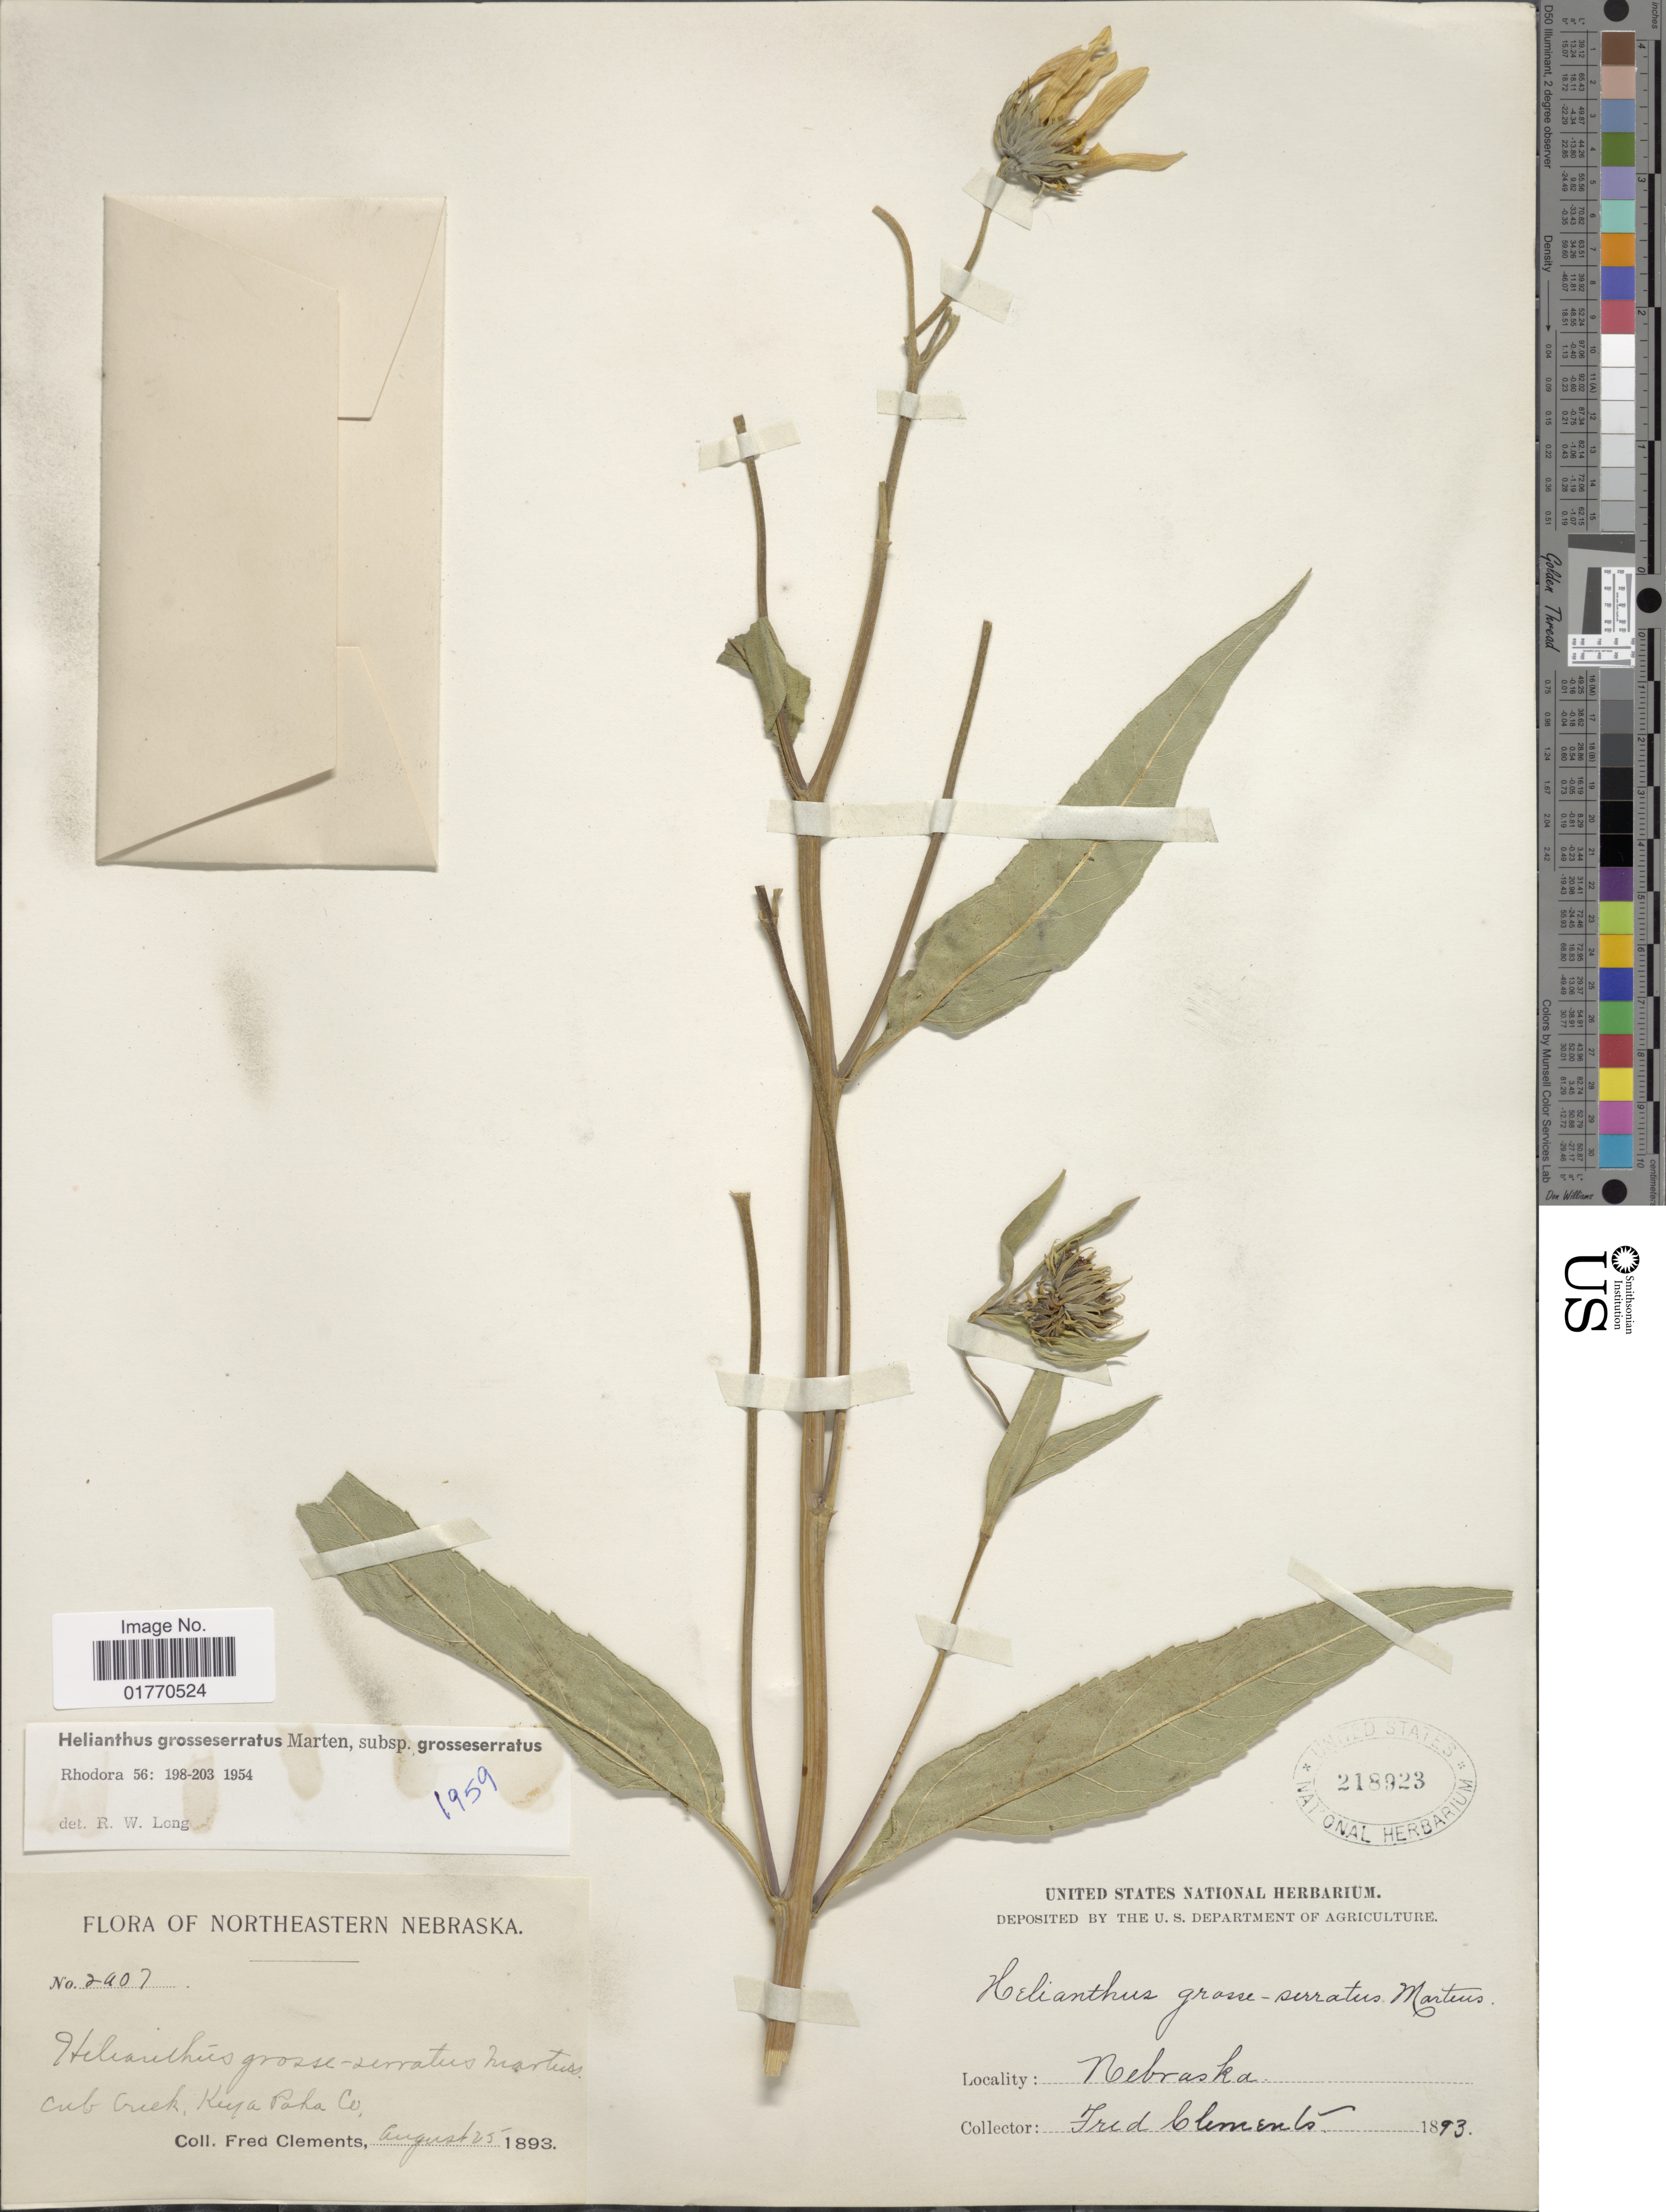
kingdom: Plantae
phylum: Tracheophyta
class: Magnoliopsida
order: Asterales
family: Asteraceae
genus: Helianthus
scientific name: Helianthus grosseserratus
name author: M. Martens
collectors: F. Clements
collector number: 2407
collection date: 1893-08-25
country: United States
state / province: Nebraska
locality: Northeastern Nebraska, Cub Creek, Kuja Paha Co.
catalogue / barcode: US 218923